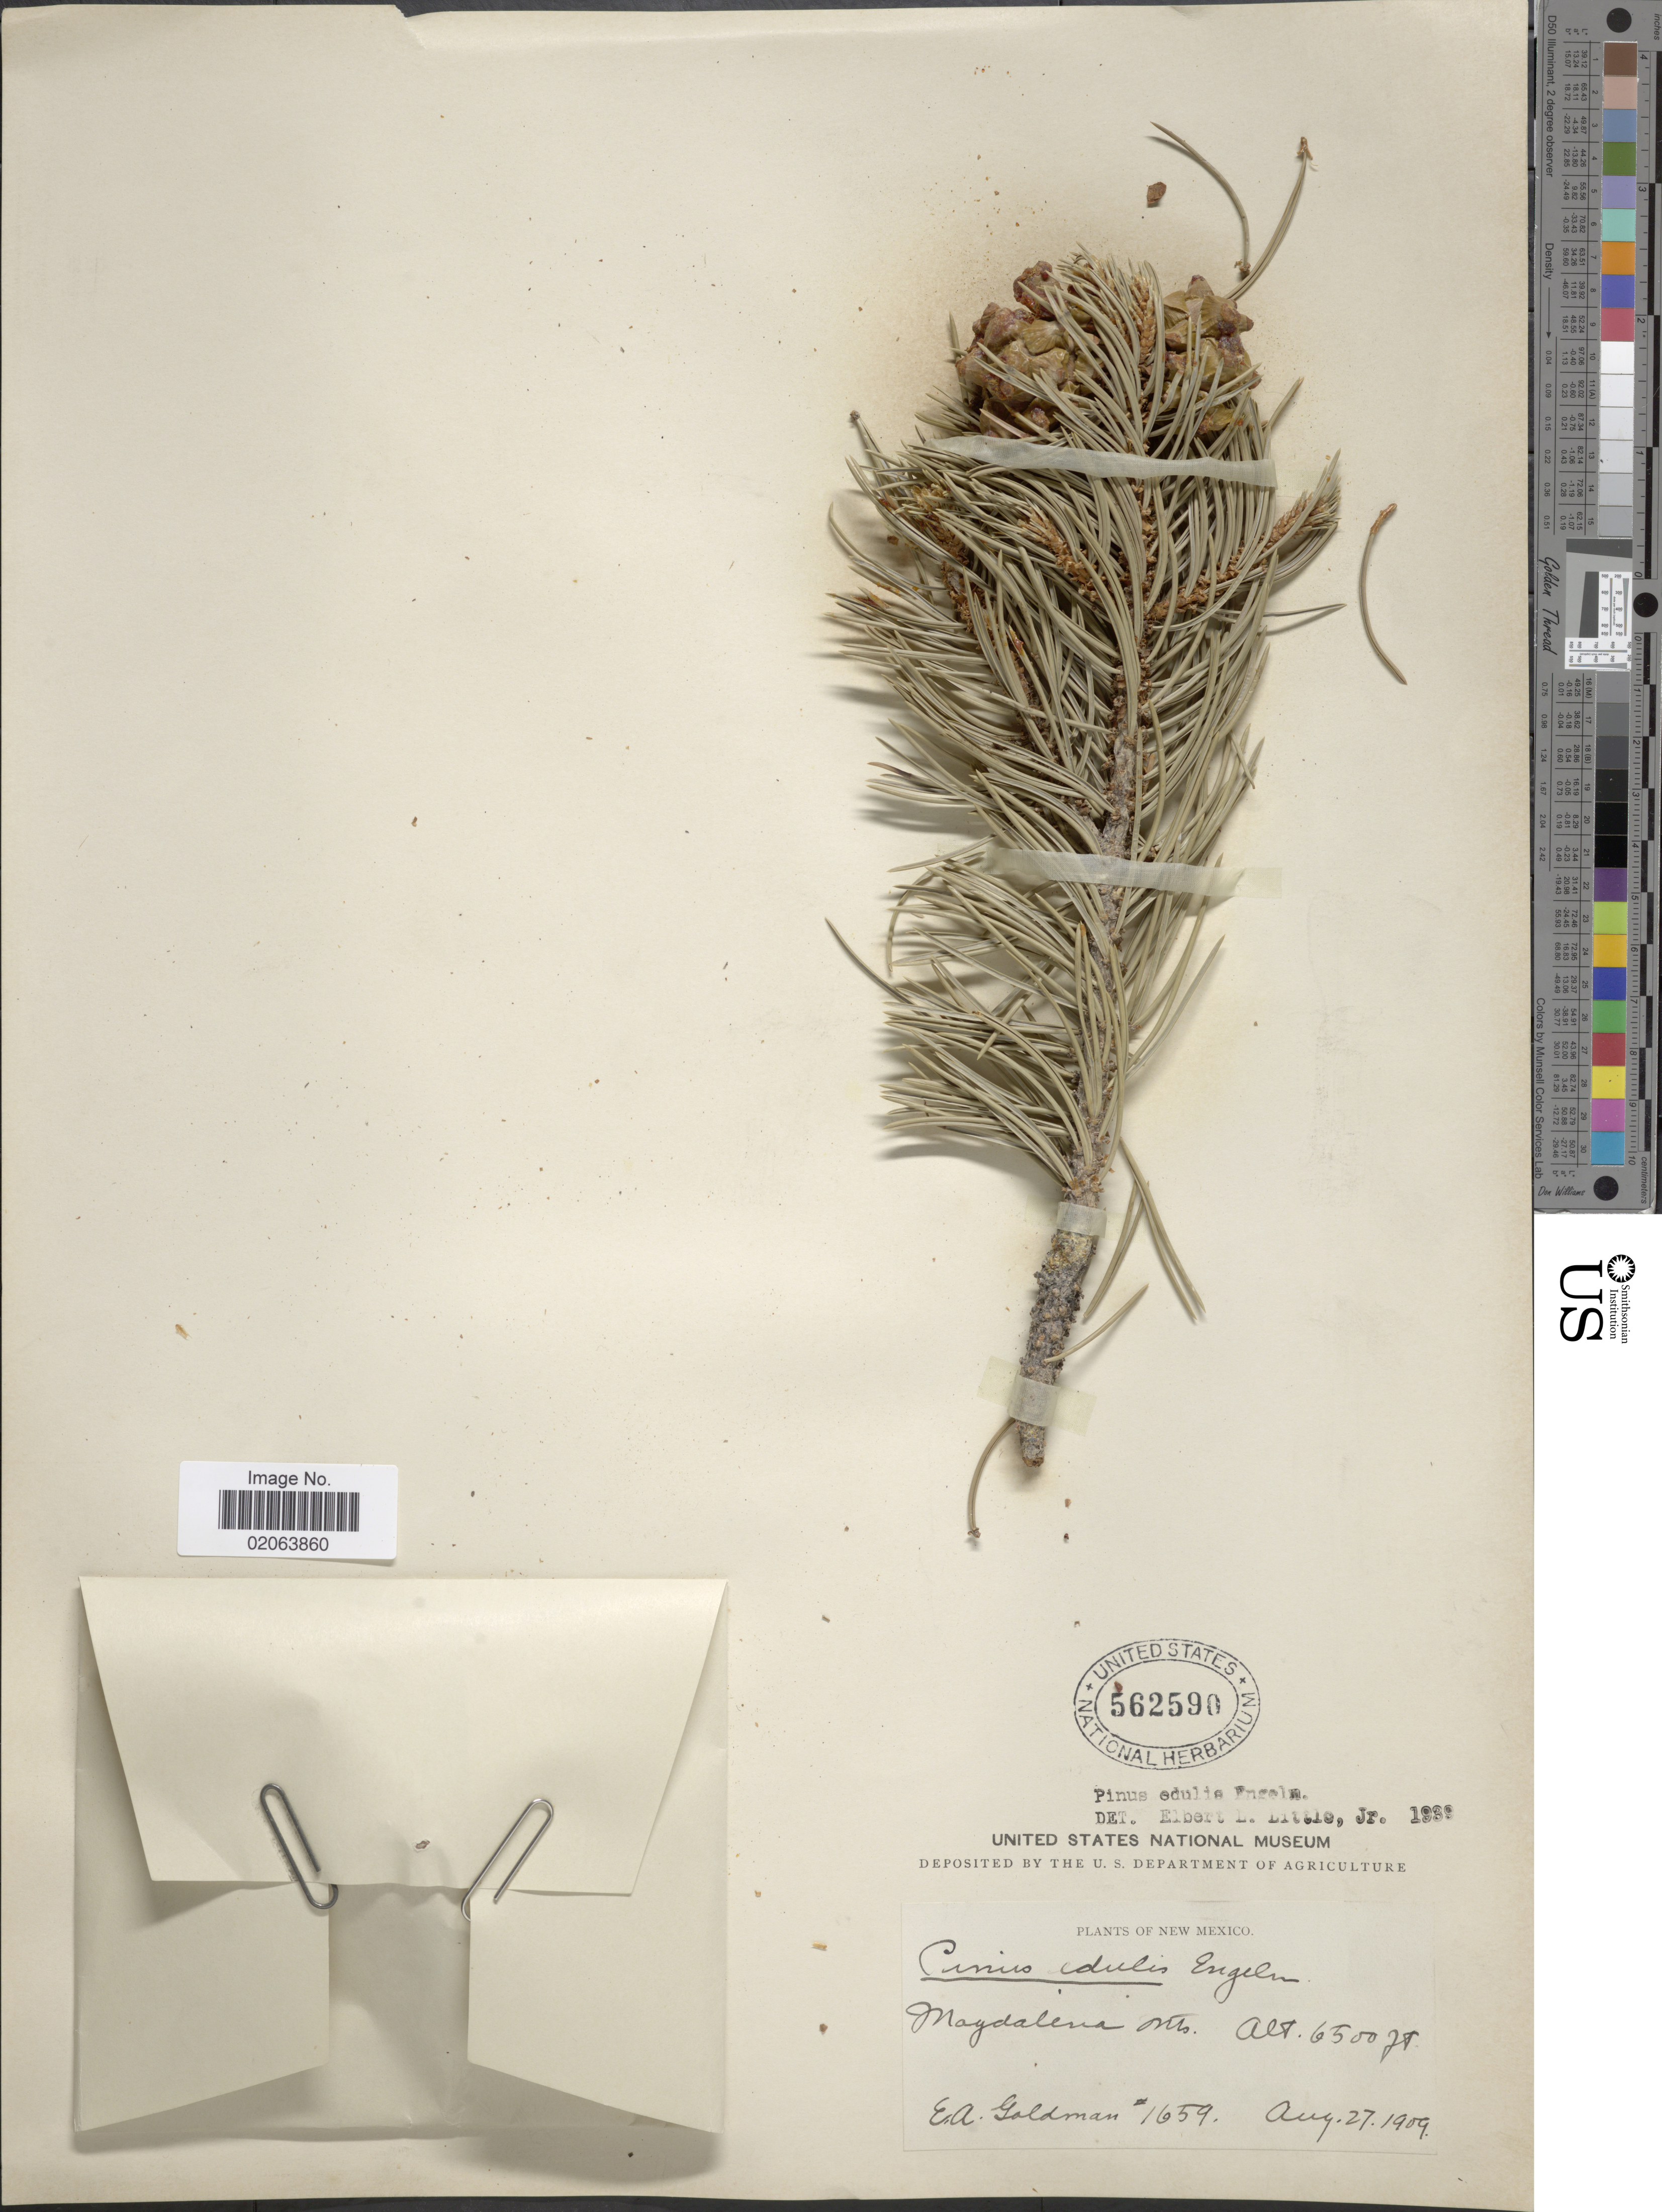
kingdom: Plantae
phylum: Tracheophyta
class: Pinopsida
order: Pinales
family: Pinaceae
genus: Pinus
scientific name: Pinus edulis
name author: Engelm.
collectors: E. A. Goldman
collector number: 1659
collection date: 1909-08-27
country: United States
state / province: New Mexico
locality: Magdalena Mts.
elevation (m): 1981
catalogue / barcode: US 562590